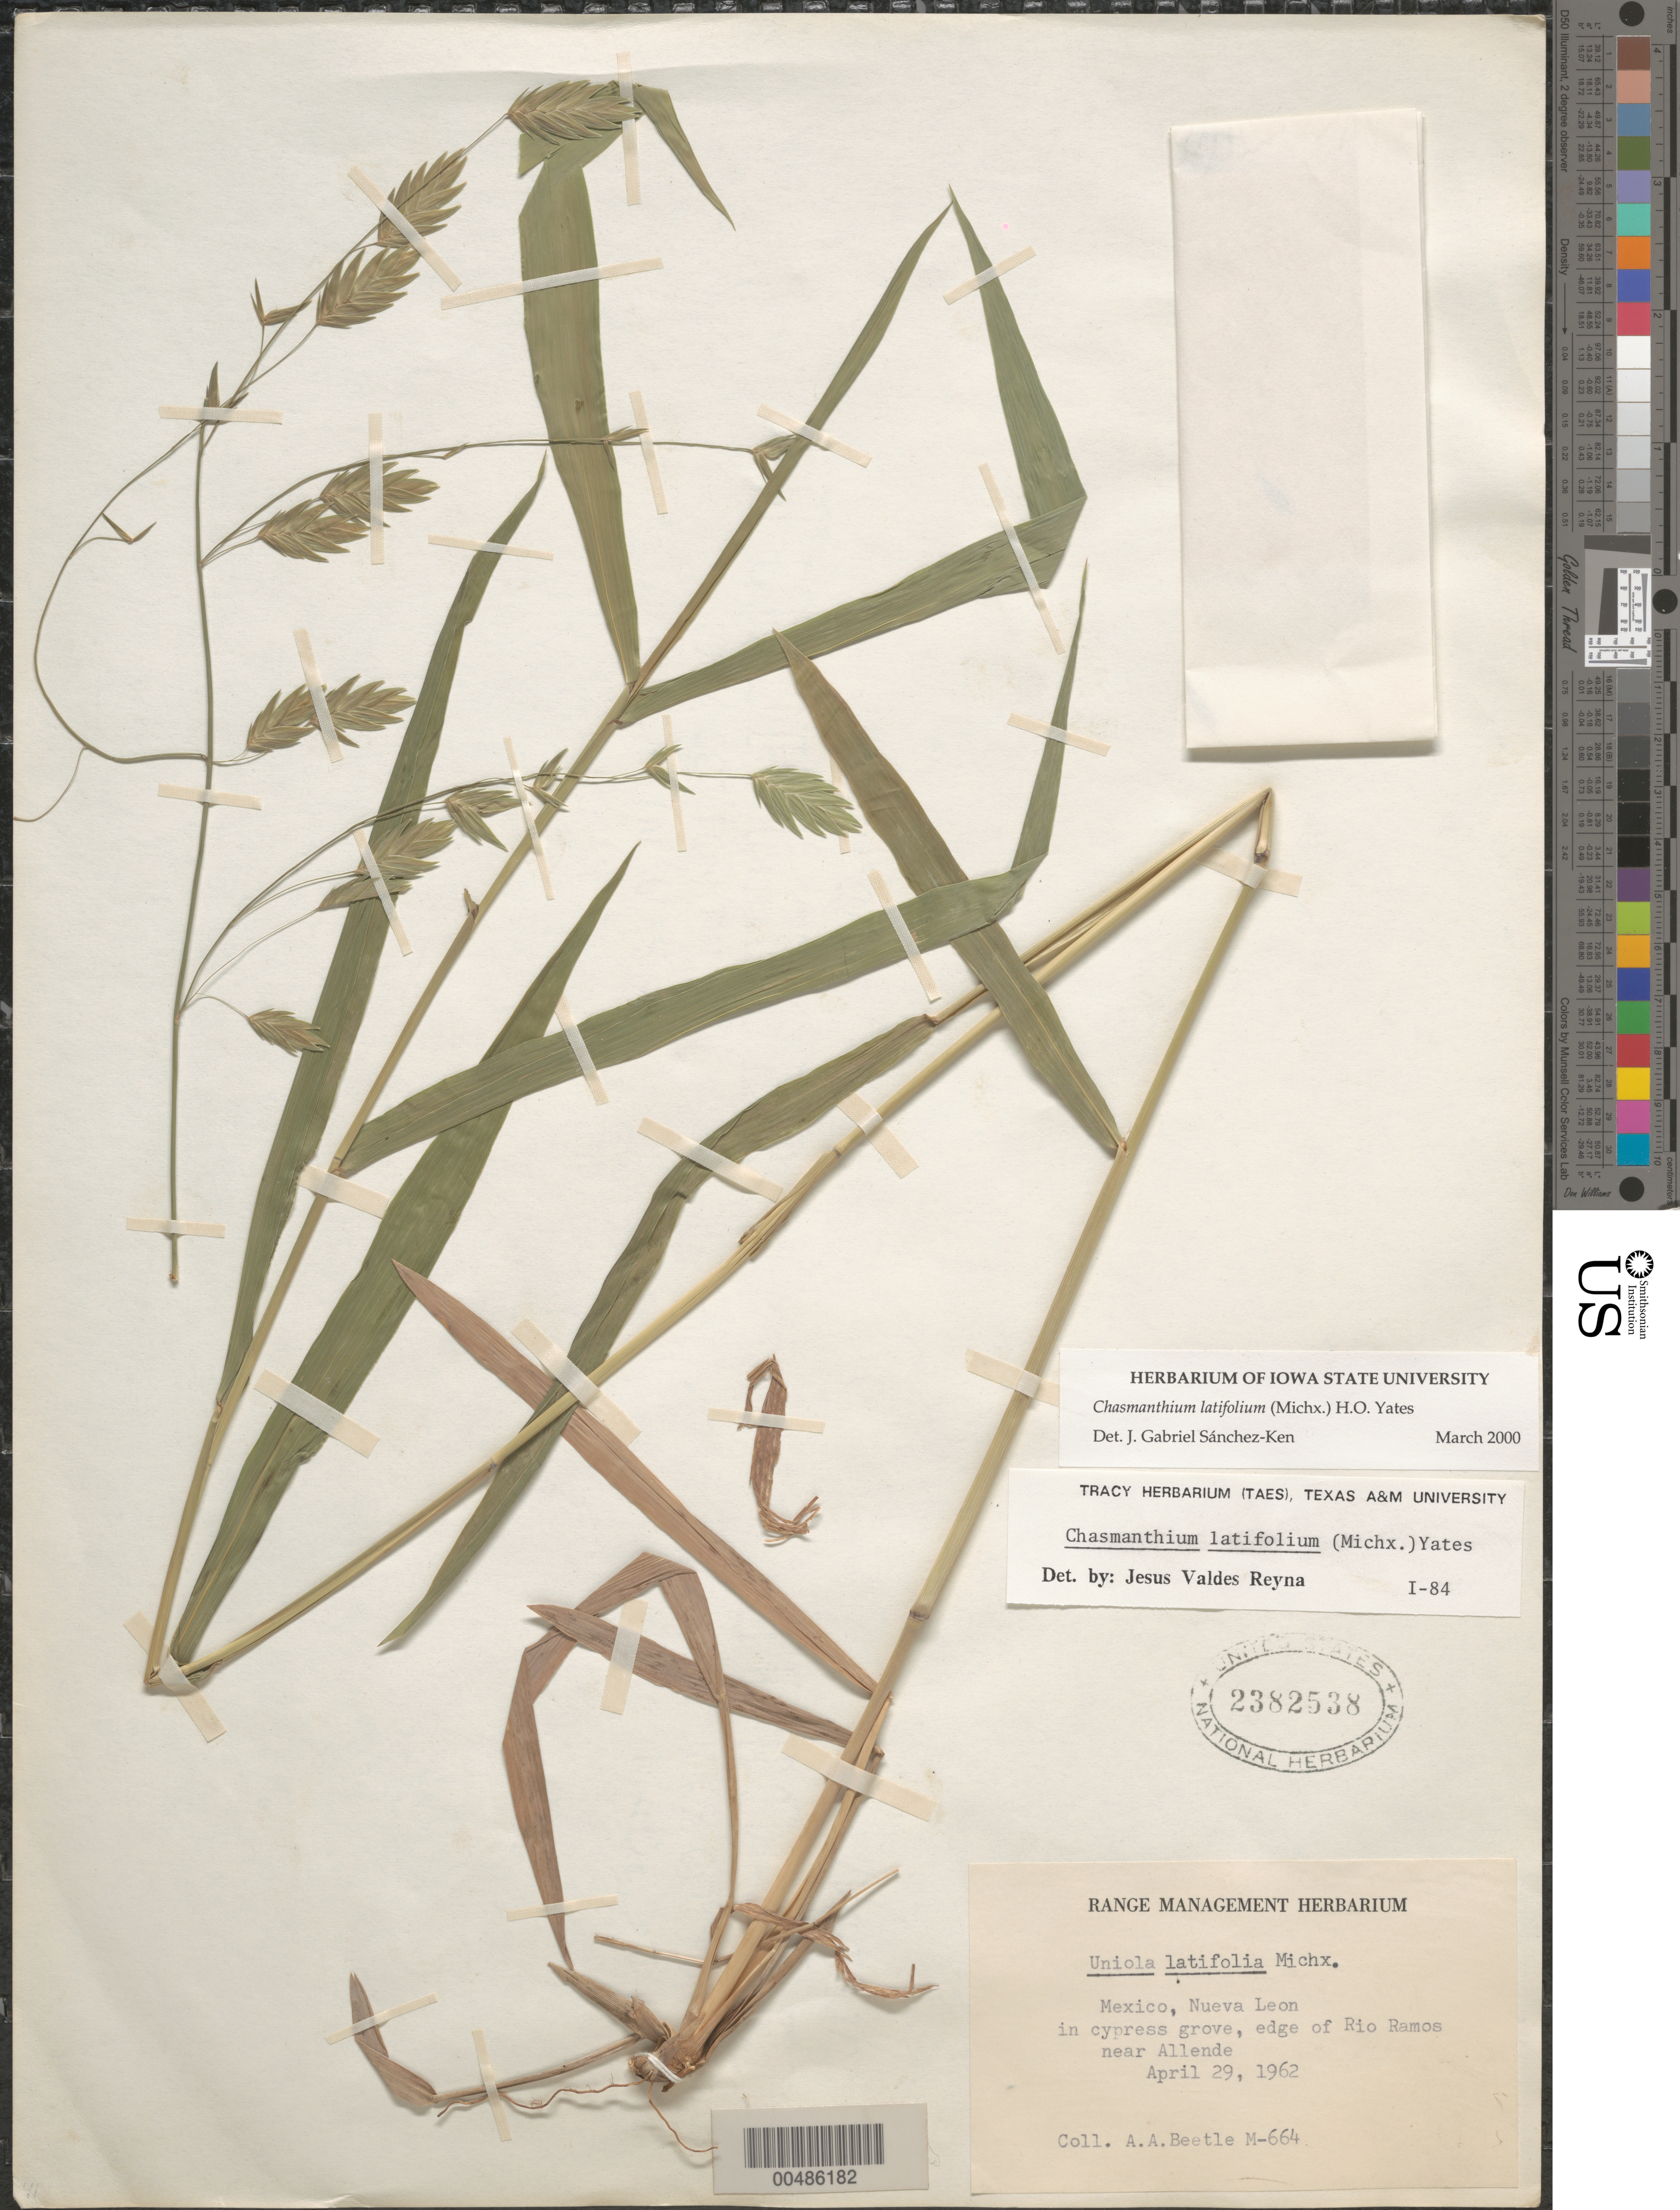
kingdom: Plantae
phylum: Tracheophyta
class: Liliopsida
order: Poales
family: Poaceae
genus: Chasmanthium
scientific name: Chasmanthium latifolium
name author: (Michx.) H.O. Yates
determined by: Valdés-Reyna, Jesús, (ANSM), Universidad Autonoma Agraria Antonio Narro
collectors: A. A. Beetle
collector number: M-664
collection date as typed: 29 Apr 1962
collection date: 1962-04-29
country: Mexico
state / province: Nuevo León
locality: Edge of Rio Ramos, near Allende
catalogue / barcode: US 2382538